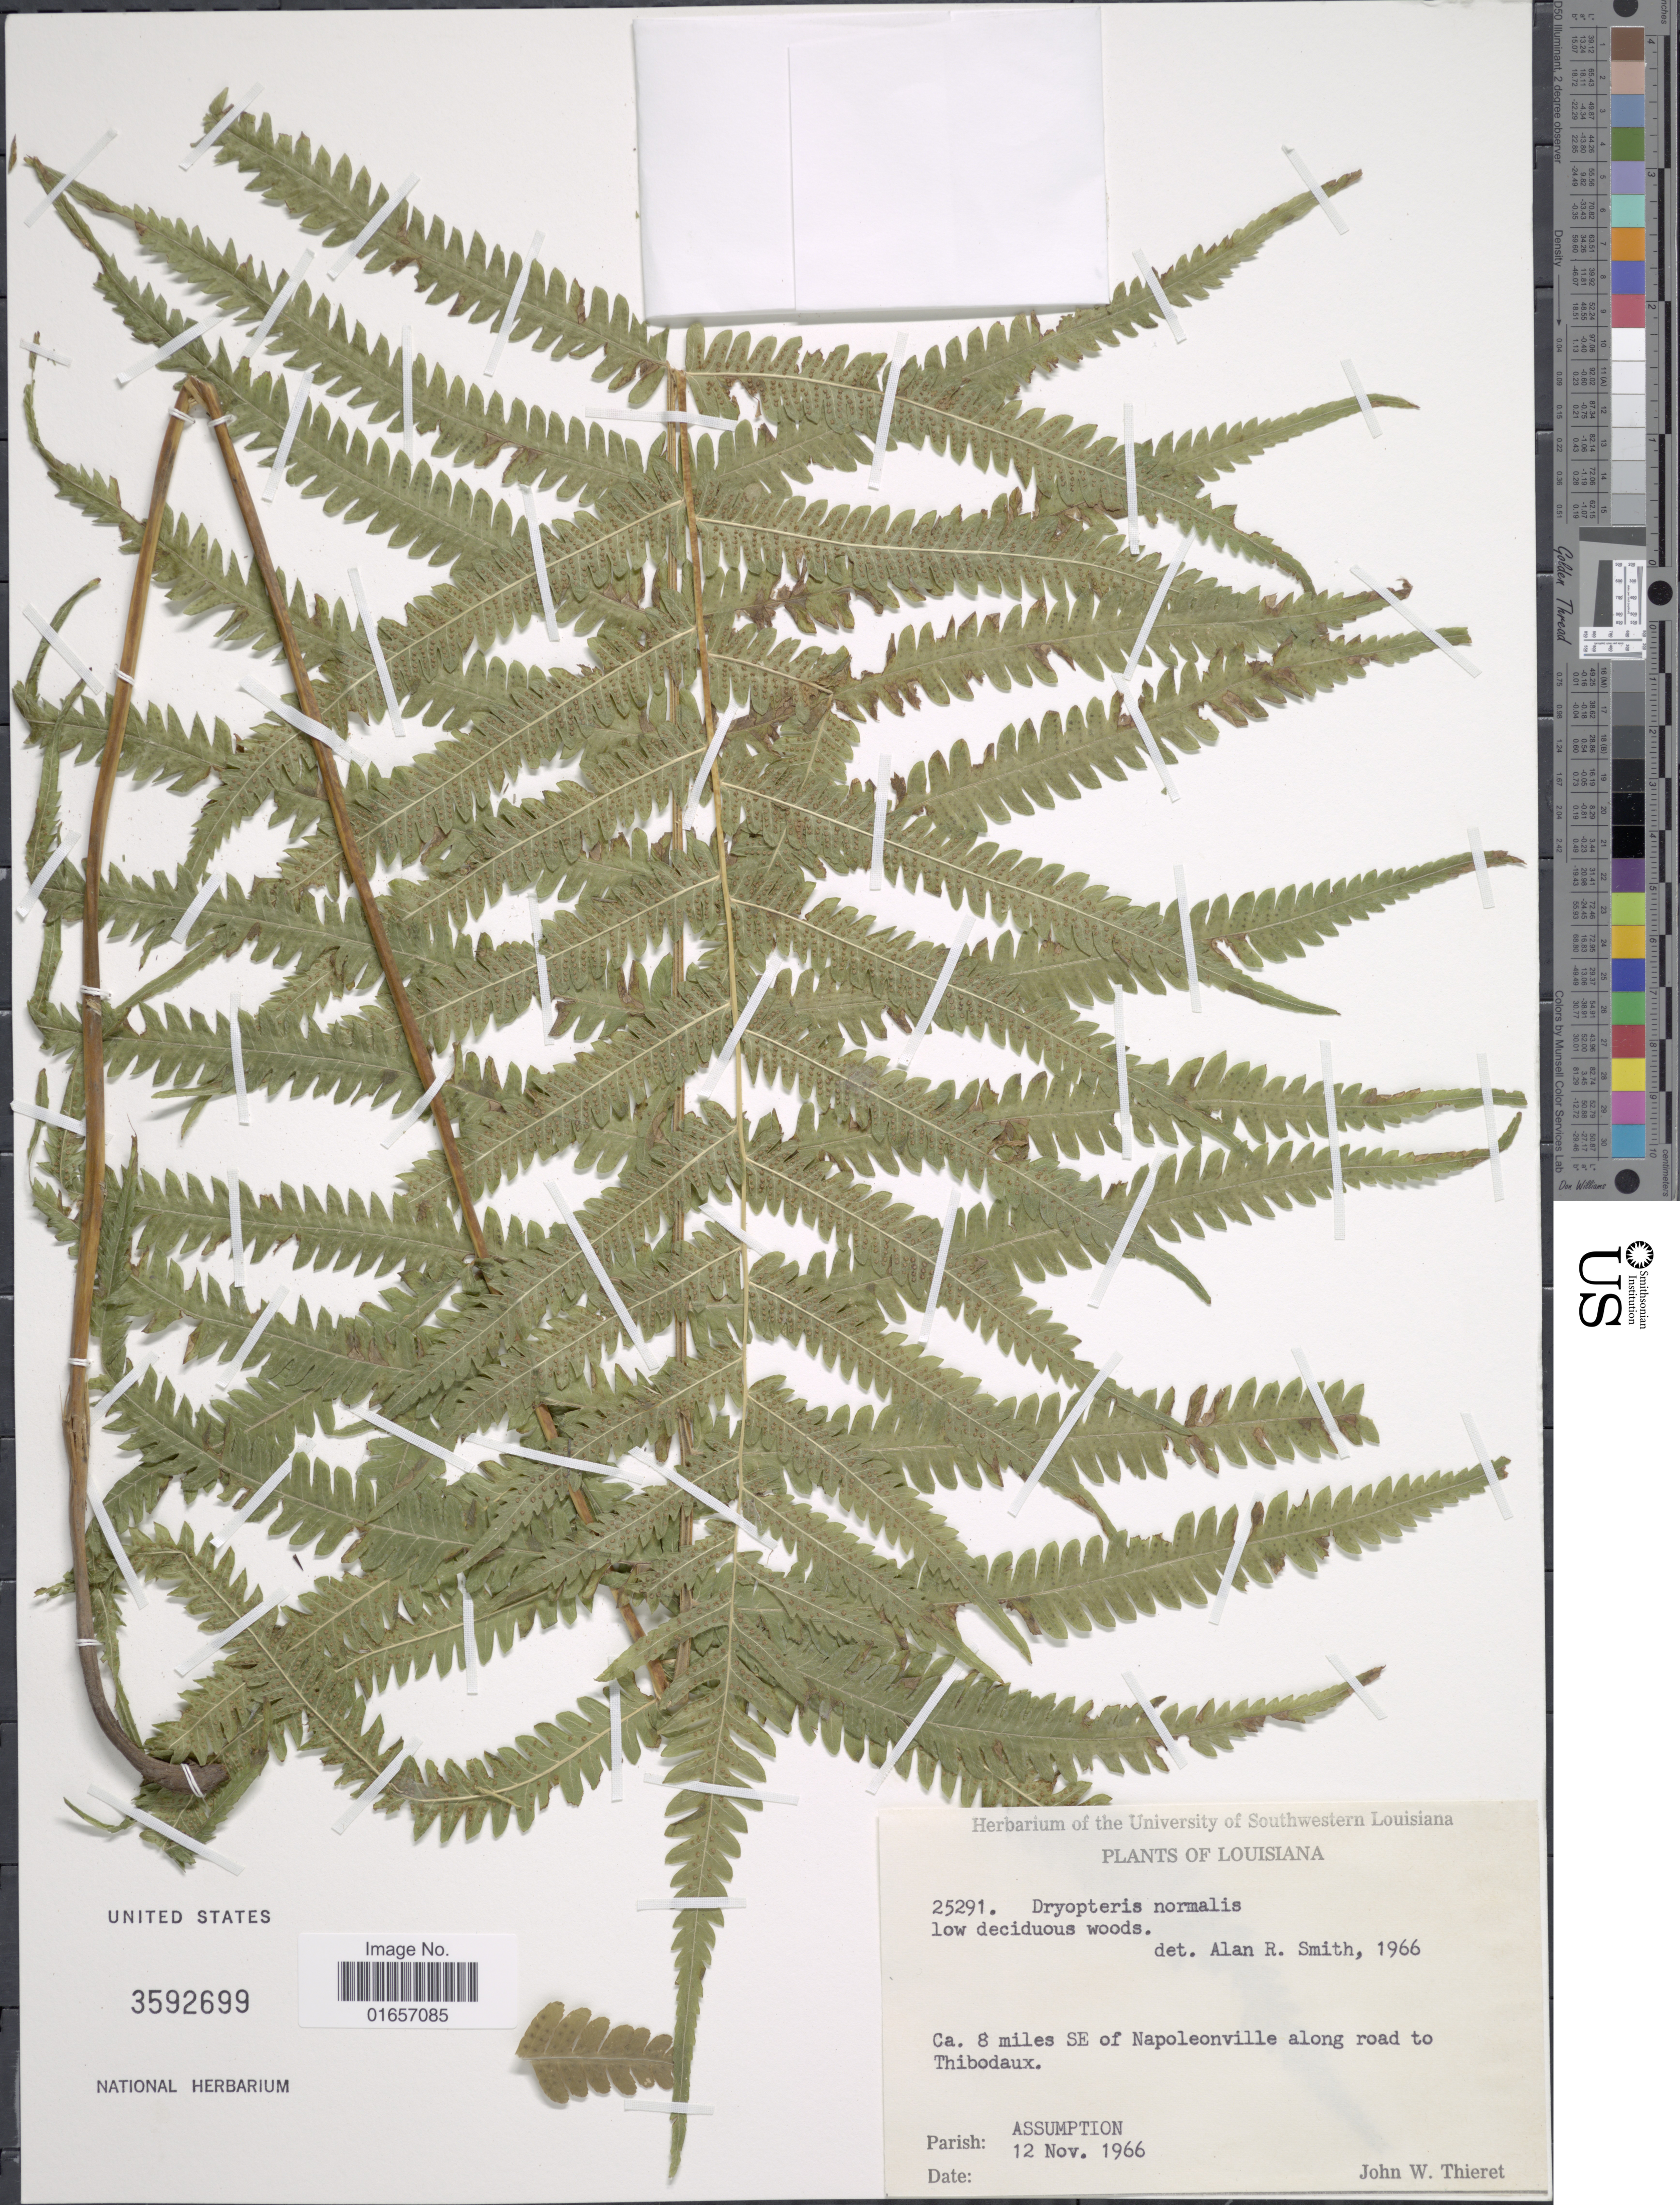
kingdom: Plantae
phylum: Tracheophyta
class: Polypodiopsida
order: Polypodiales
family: Thelypteridaceae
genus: Christella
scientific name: Christella kunthii comb. ined.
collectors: J. W. Thieret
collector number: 25291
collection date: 1966-11-12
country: United States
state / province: Louisiana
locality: Ca. 8 miles SE of Naopleonville along road to Thibodaux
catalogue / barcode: US 3592699